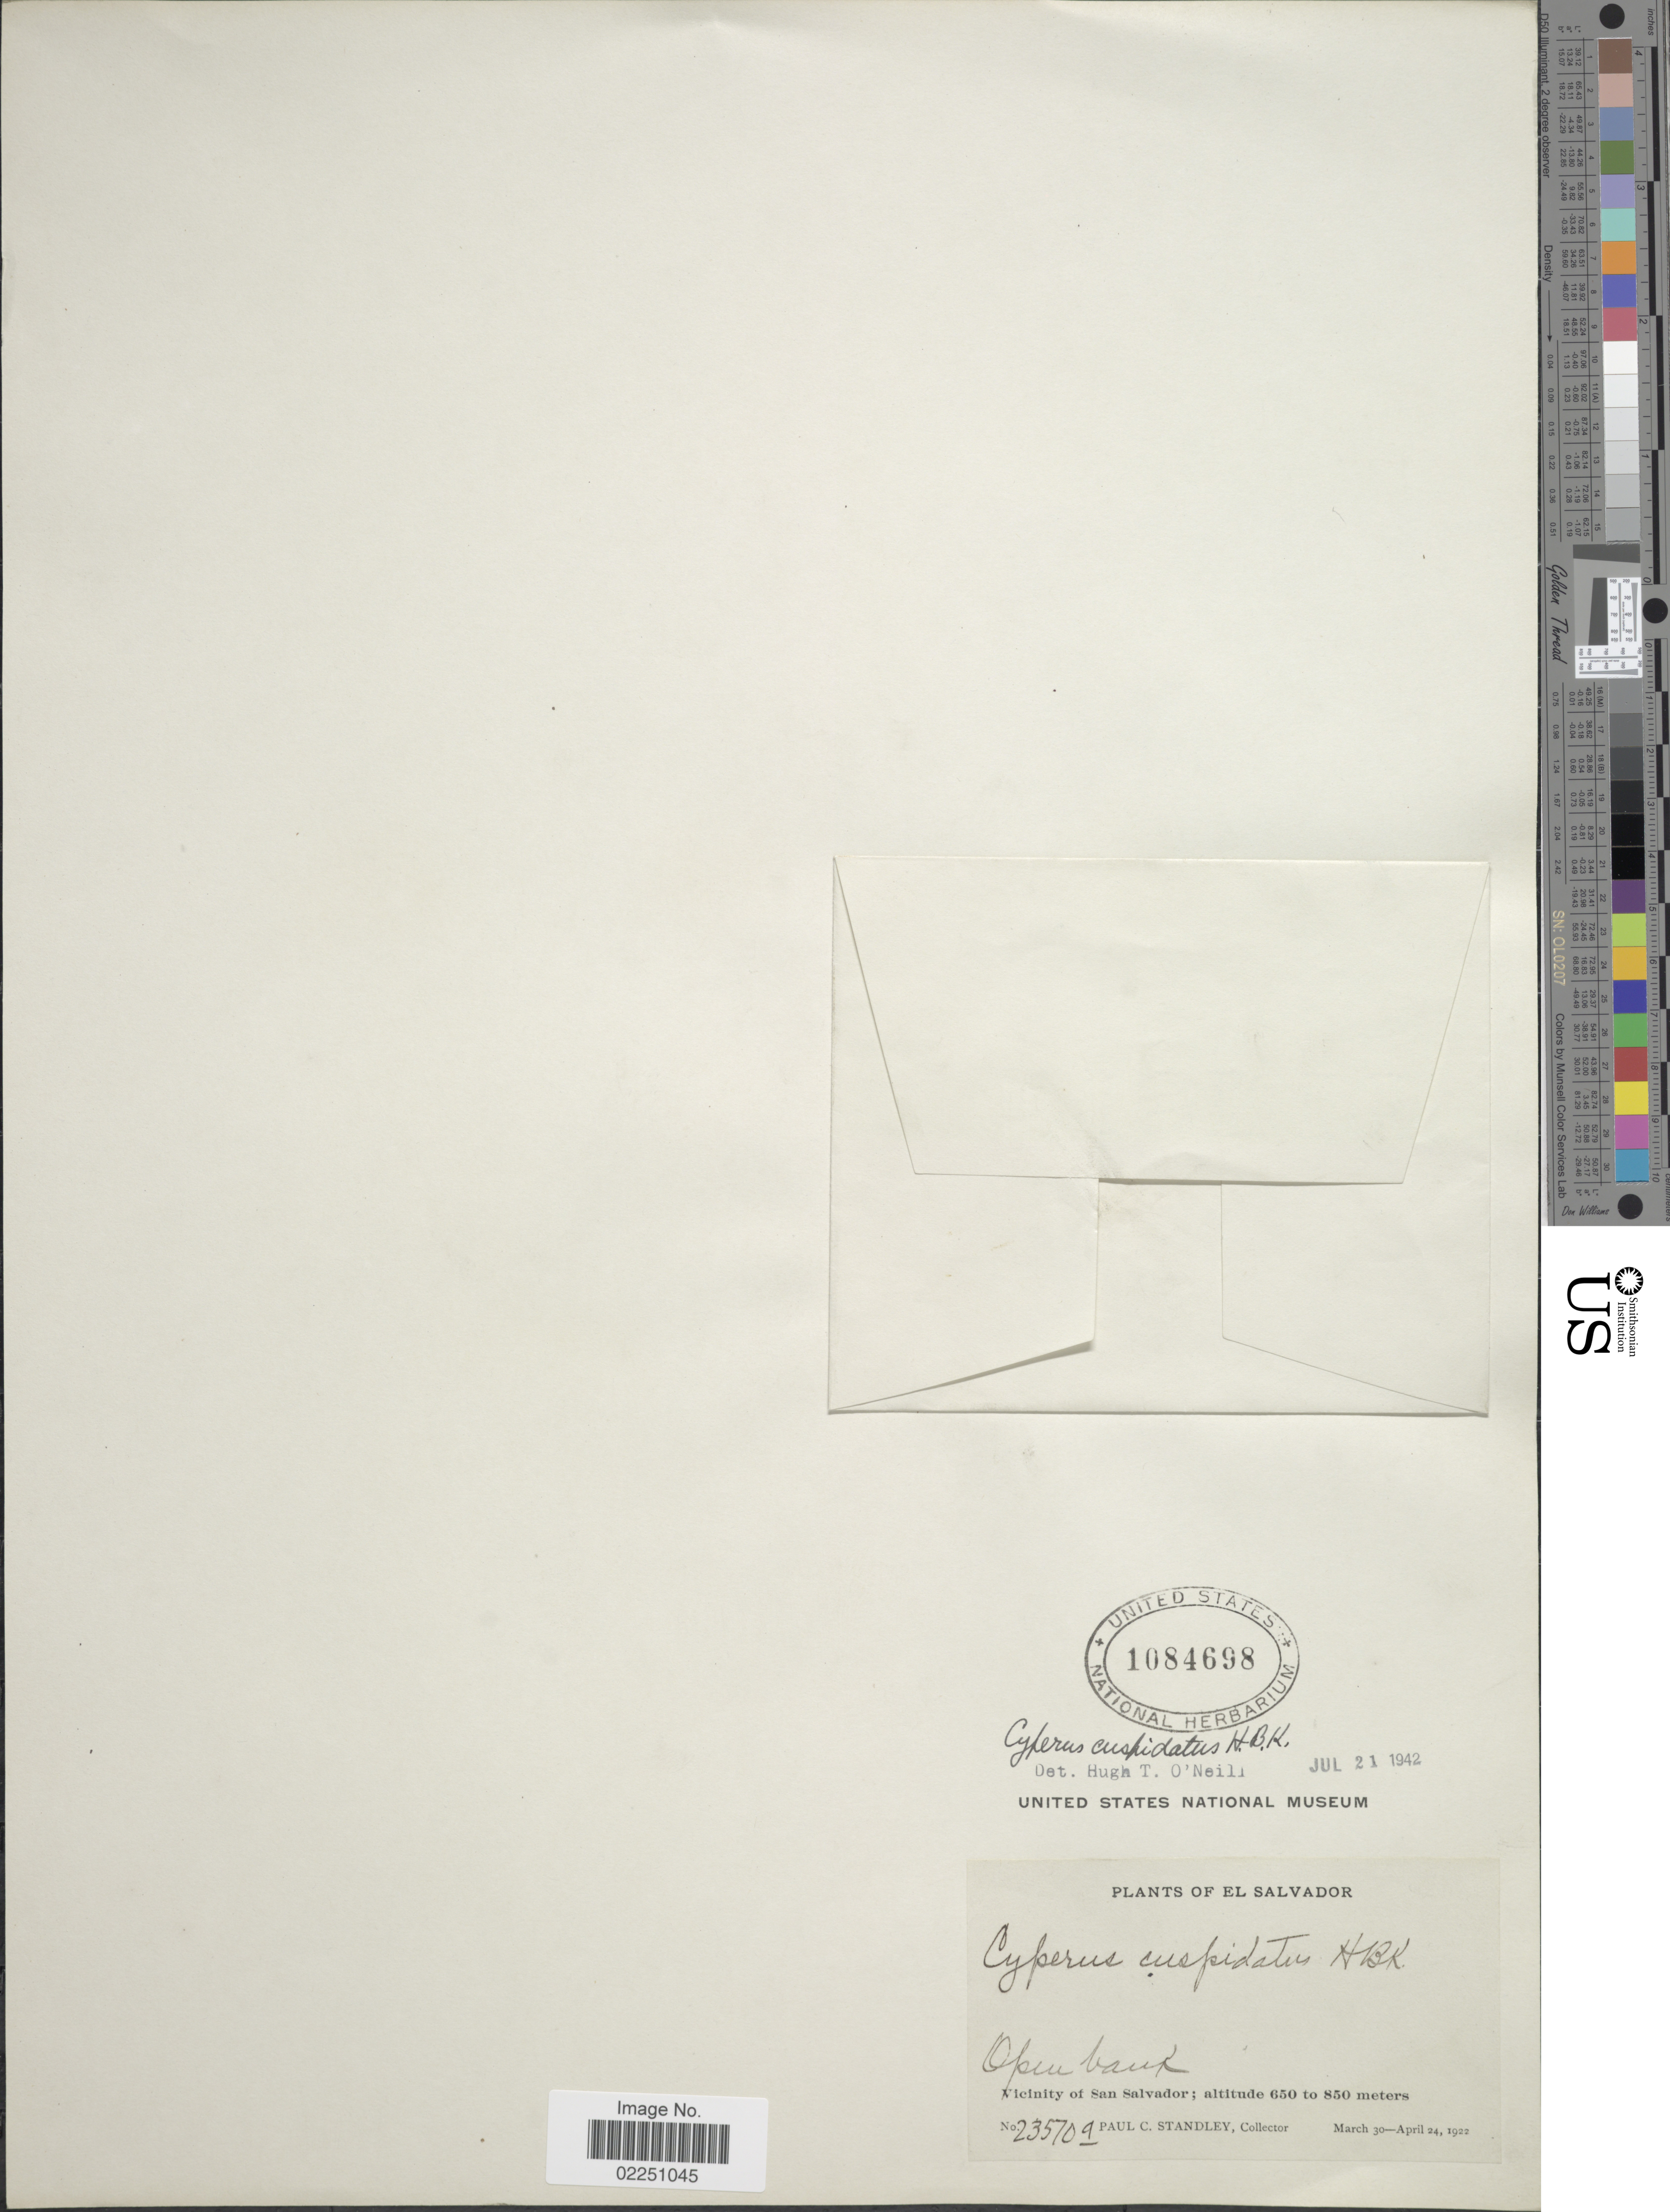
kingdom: Plantae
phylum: Tracheophyta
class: Liliopsida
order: Poales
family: Cyperaceae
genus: Cyperus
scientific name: Cyperus cuspidatus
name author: Kunth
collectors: P. C. Standley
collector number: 23570a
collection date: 1922-03-30/1922-04-24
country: El Salvador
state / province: San Salvador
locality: Vicinity of San Salvador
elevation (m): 650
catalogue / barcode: US 1084698